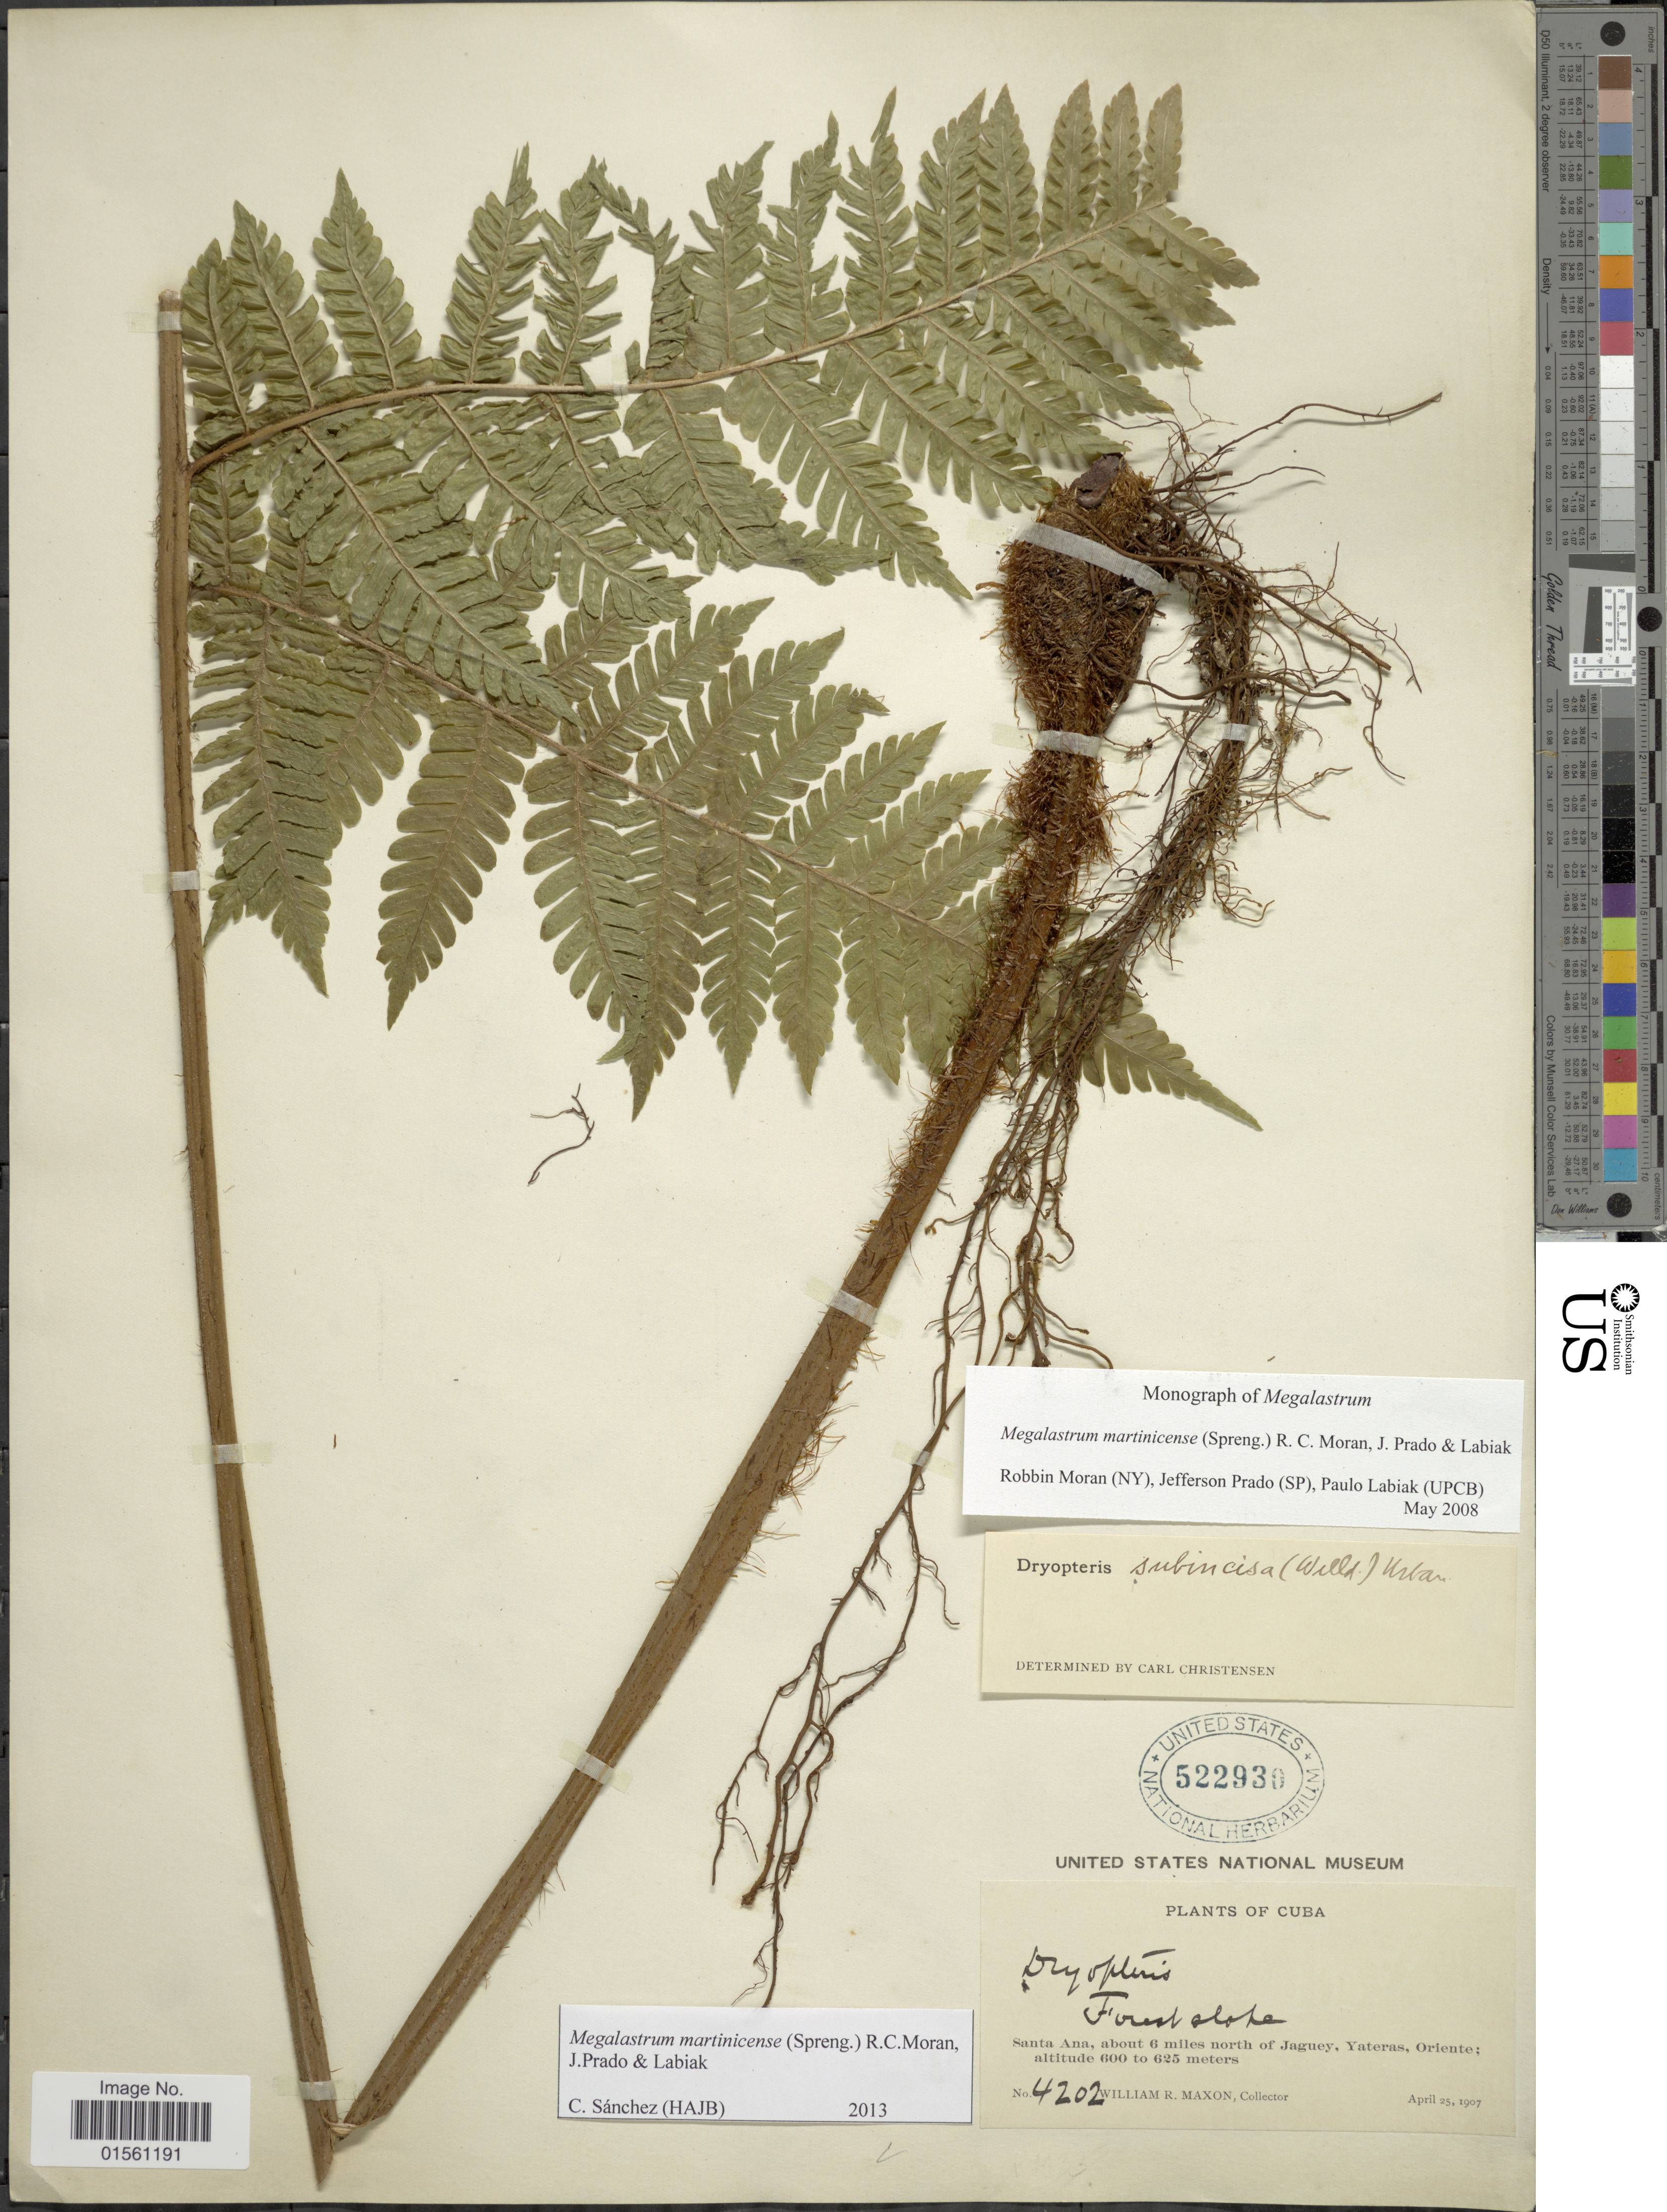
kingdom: Plantae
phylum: Tracheophyta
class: Polypodiopsida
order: Polypodiales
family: Dryopteridaceae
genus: Megalastrum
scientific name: Megalastrum martinicense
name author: (Spreng.) R.C. Moran et al.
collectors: W. R. Maxon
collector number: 4202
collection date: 1907-04-25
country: Cuba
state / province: Oriente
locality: Santa Ana, about 6 miles north of Jaguey, Yateras, Oriente.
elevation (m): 600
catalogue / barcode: US 522930